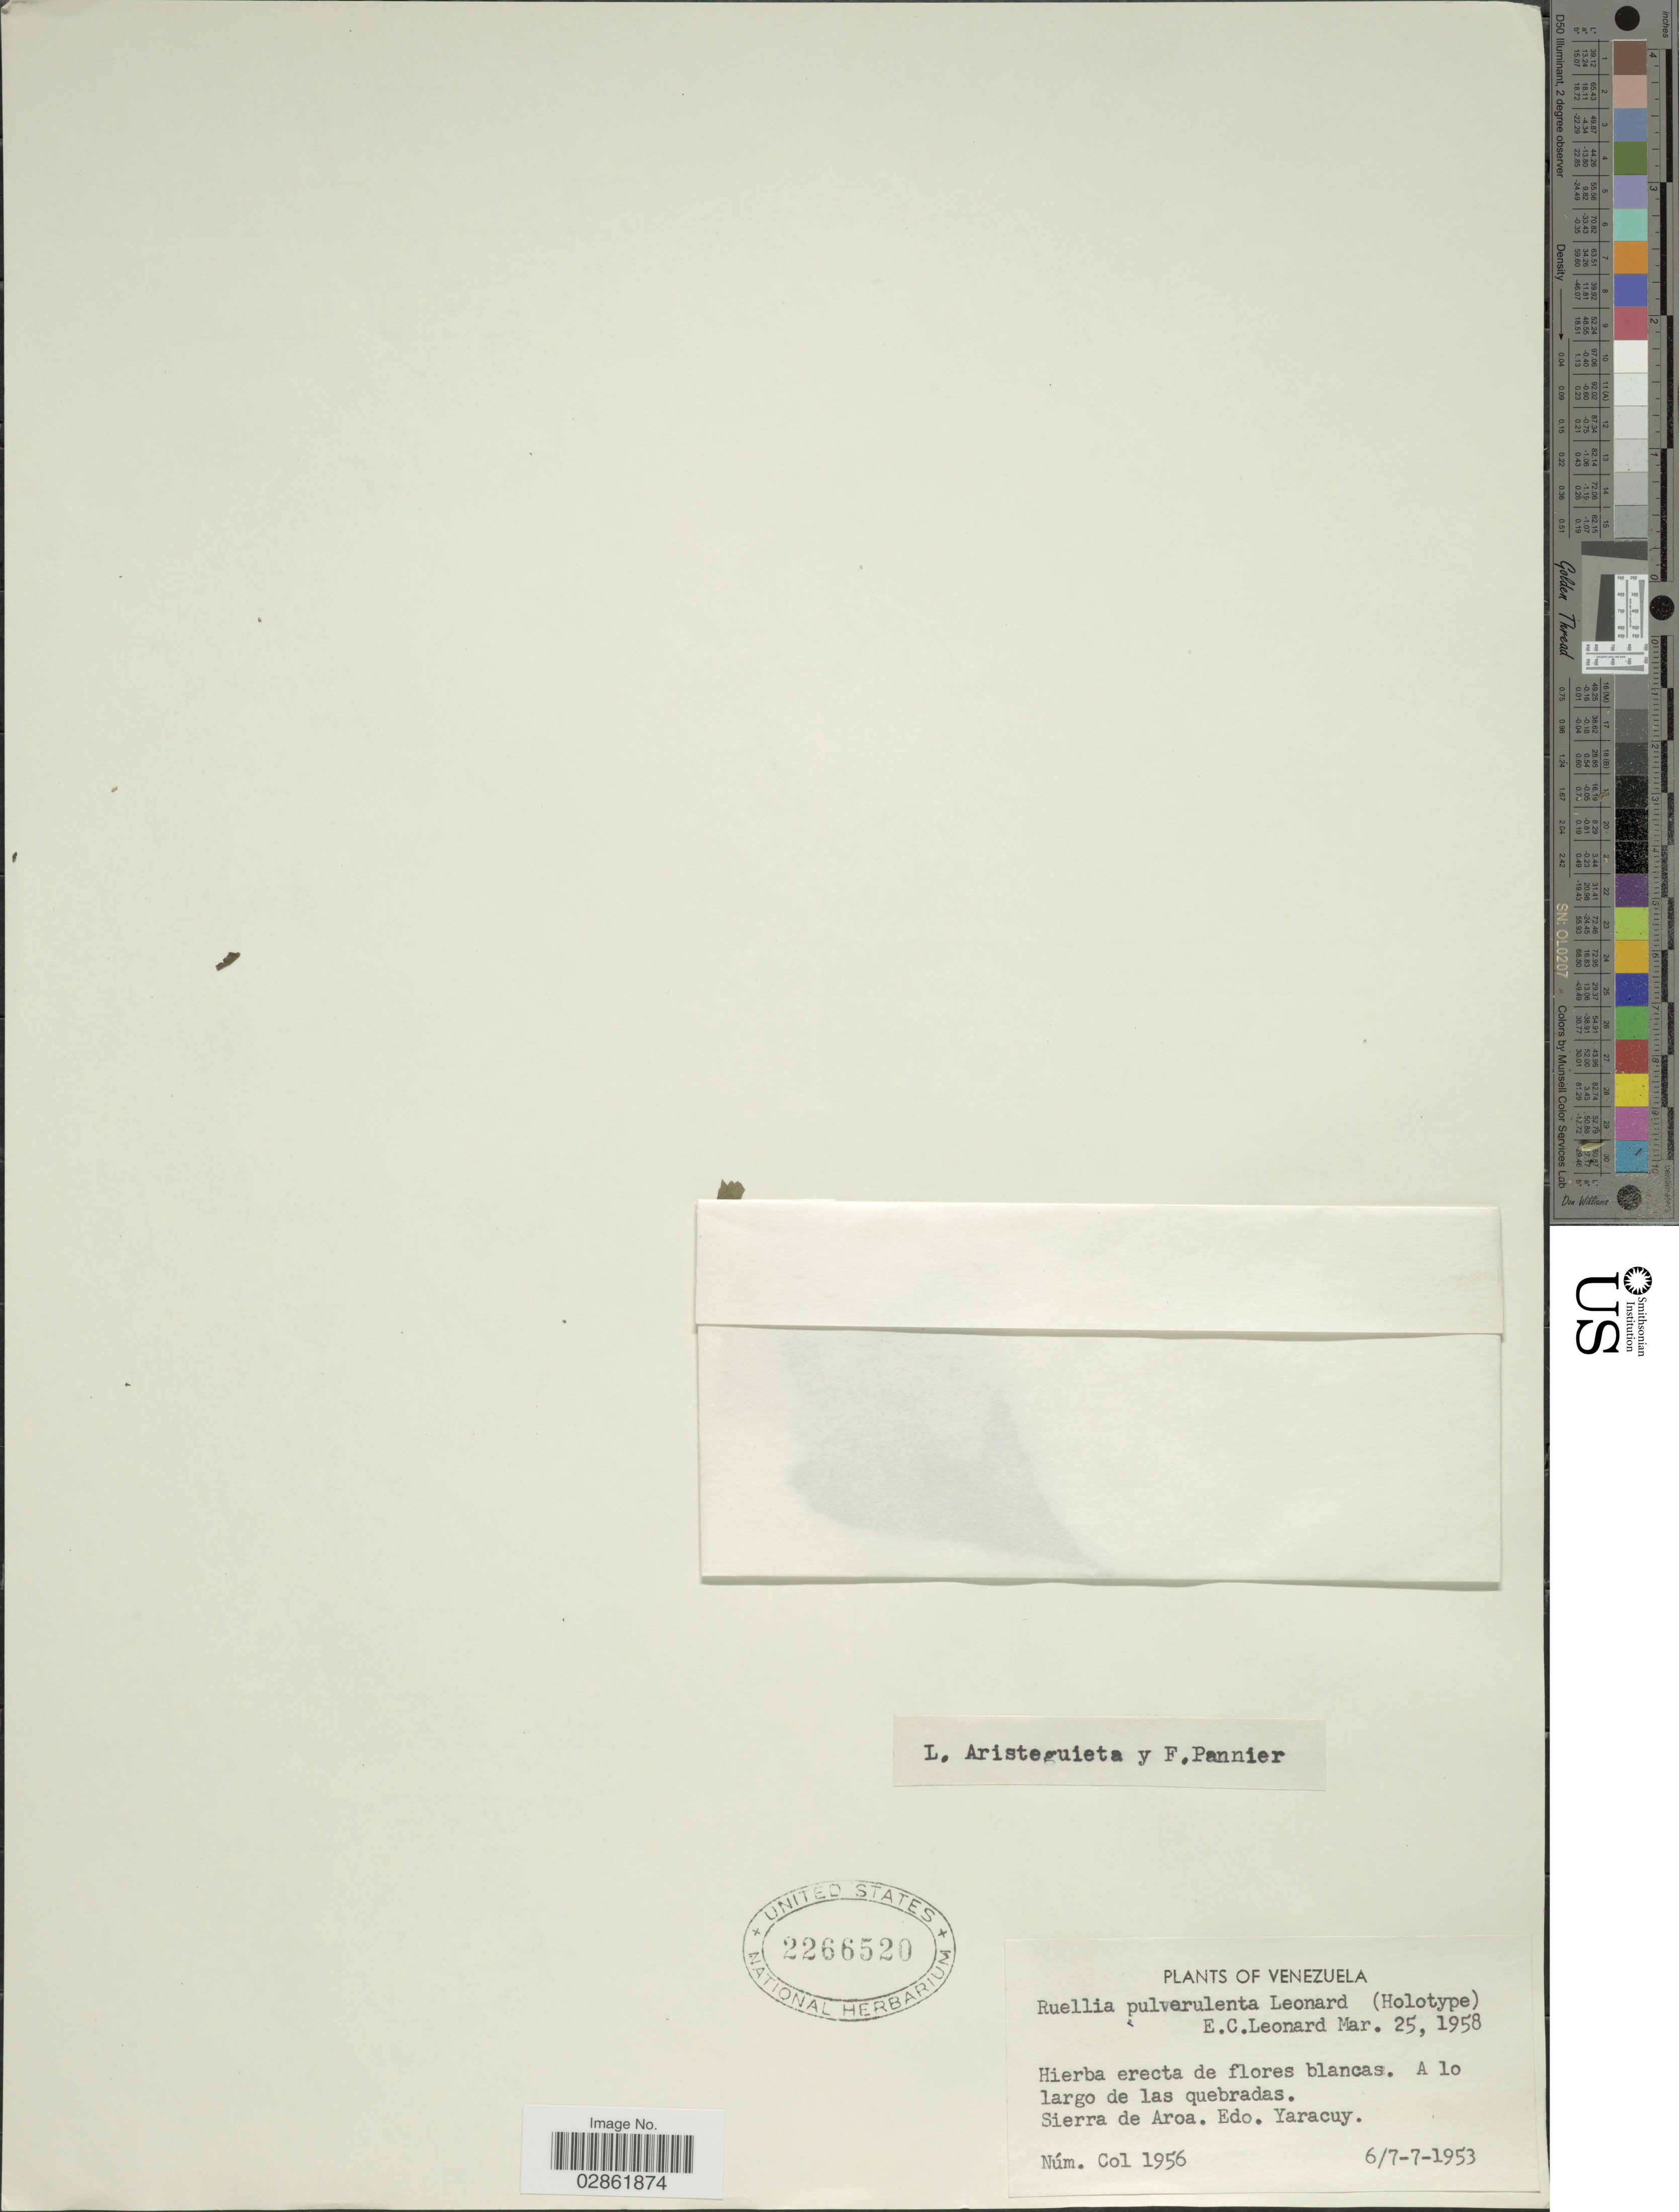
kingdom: Plantae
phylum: Tracheophyta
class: Magnoliopsida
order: Lamiales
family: Acanthaceae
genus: Ruellia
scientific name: Ruellia pulverulenta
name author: Leonard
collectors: L. Aristeguieta & F. Pannier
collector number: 1956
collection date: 1953-07-06/1953-07-07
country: Venezuela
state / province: Yaracuy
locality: Sierra de Aroa.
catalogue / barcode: US 2266520